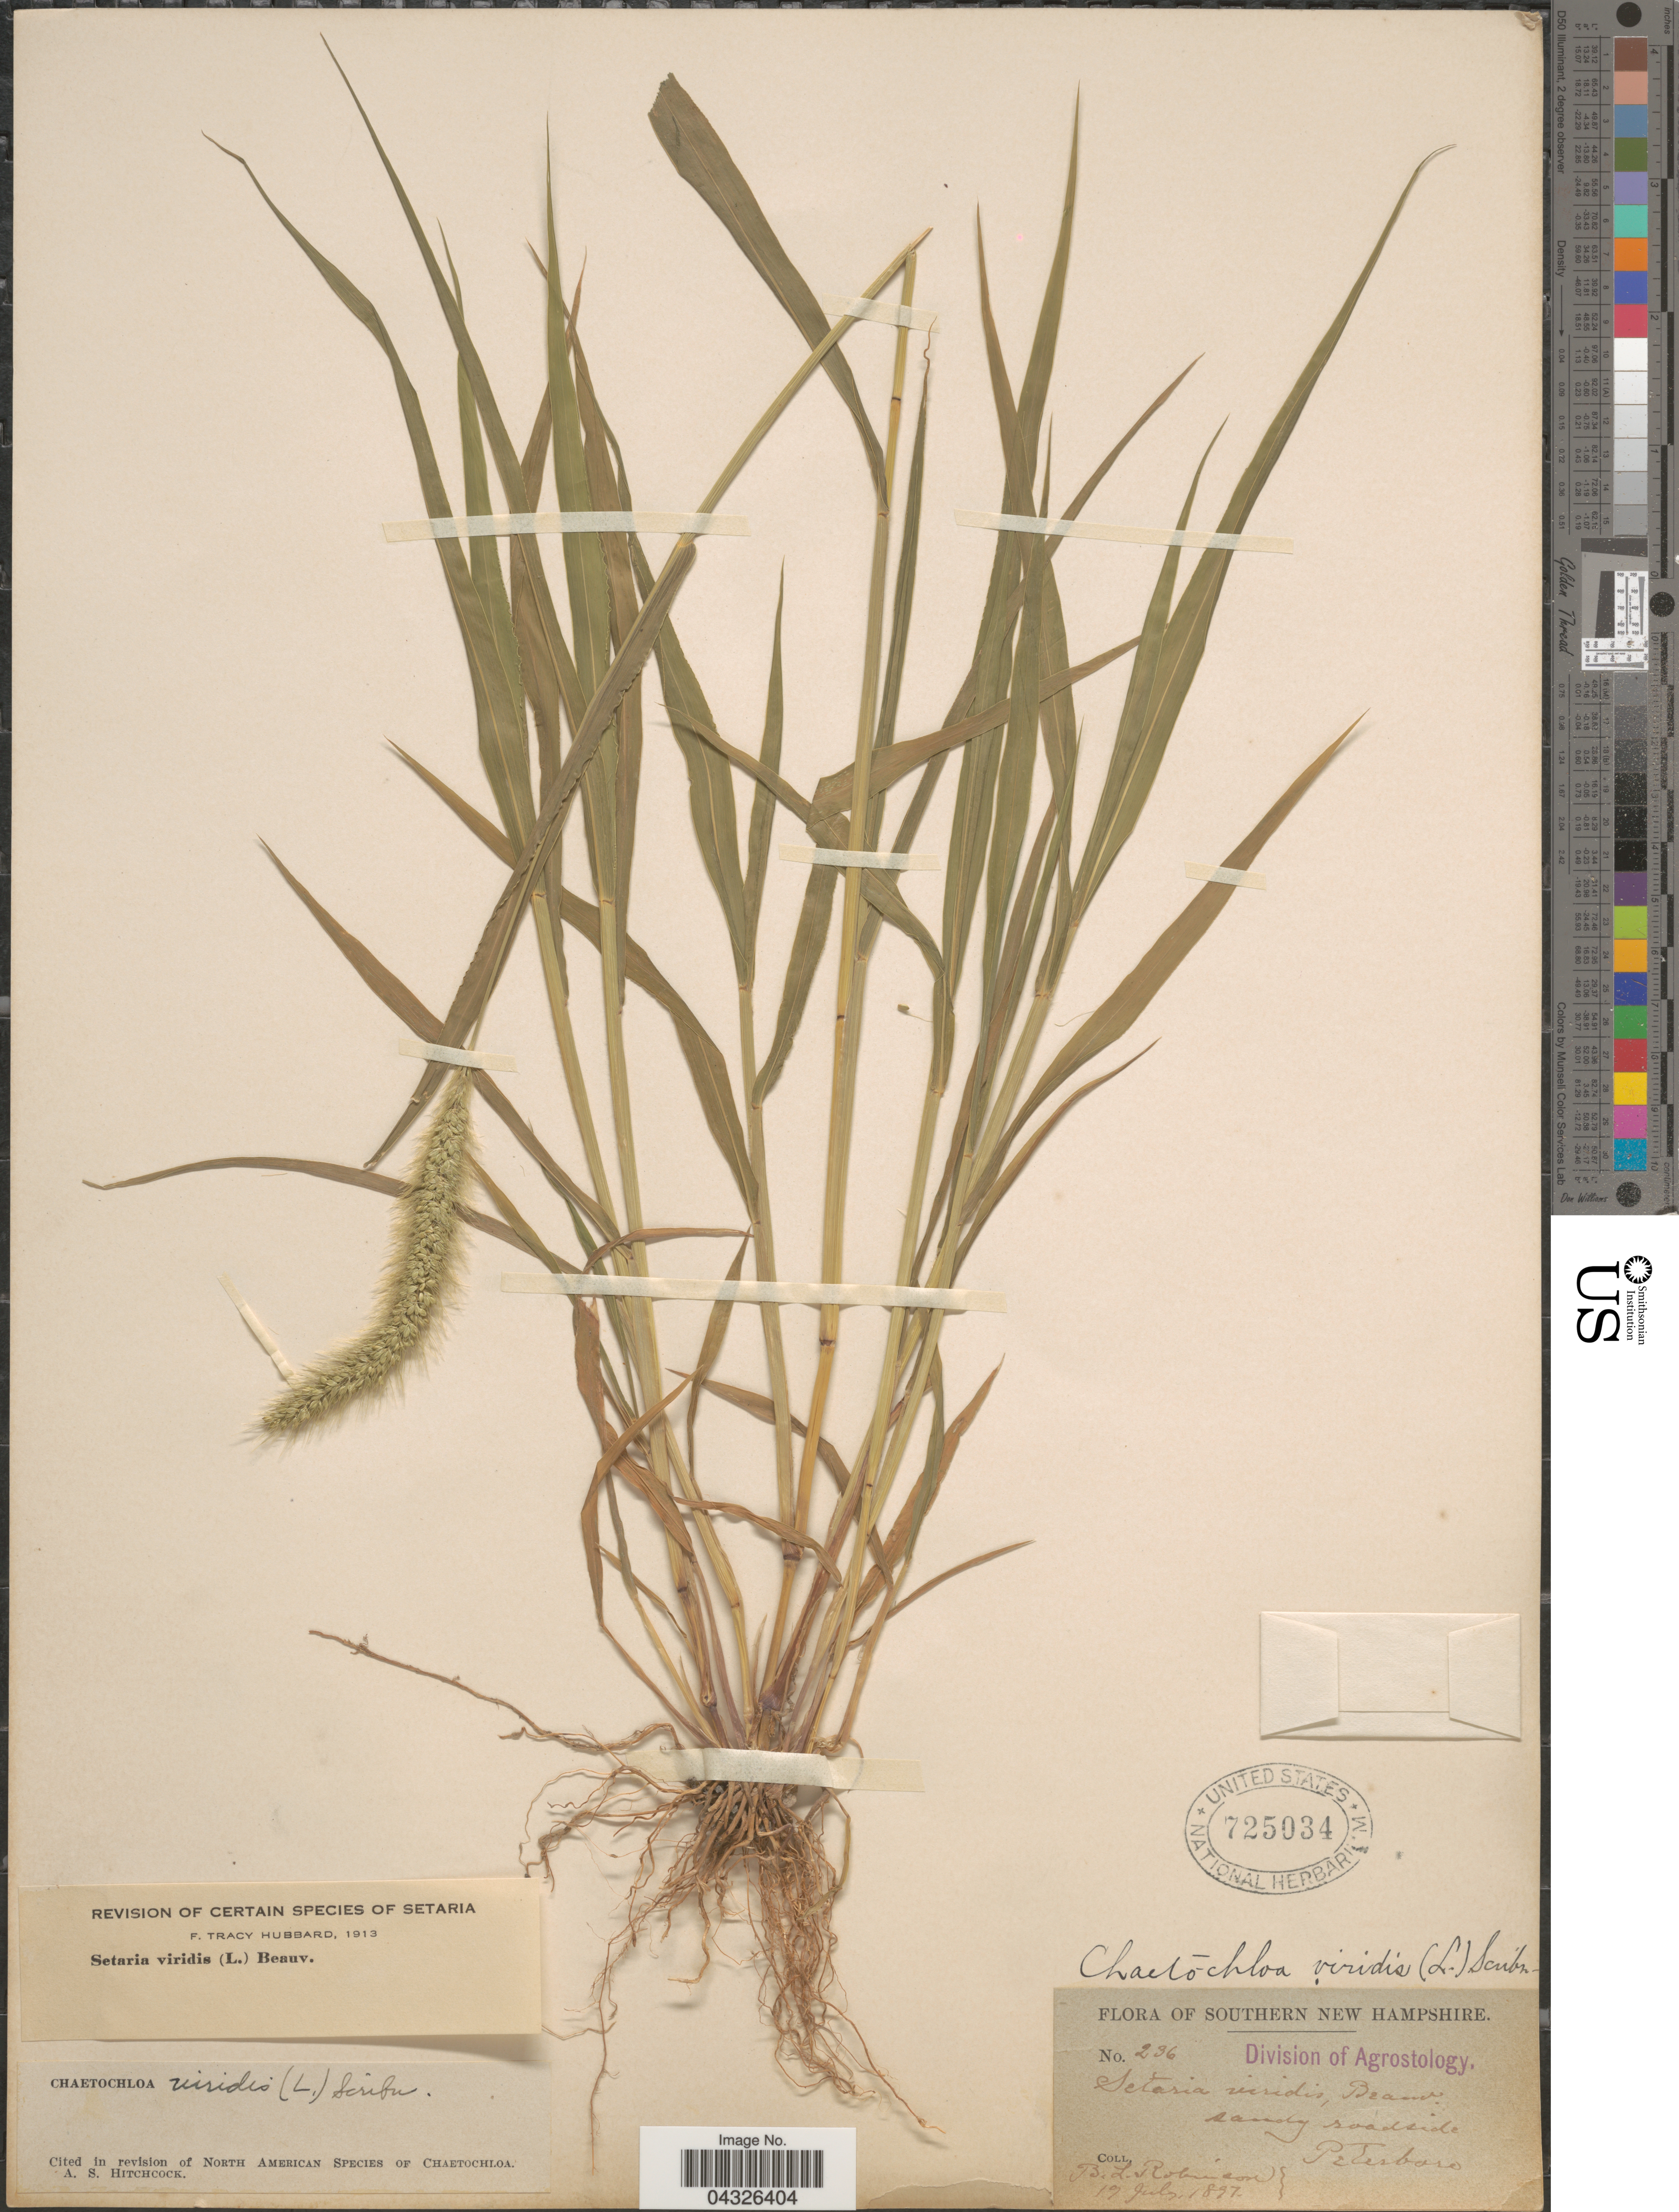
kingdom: Plantae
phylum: Tracheophyta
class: Liliopsida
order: Poales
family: Poaceae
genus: Setaria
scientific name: Setaria viridis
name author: (L.) P. Beauv.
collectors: B. L. Robinson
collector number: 236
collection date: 1897-07-19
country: United States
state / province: New Hampshire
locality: Southern New Hampshire. Sandy roadside. Peterboro.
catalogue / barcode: US 725034